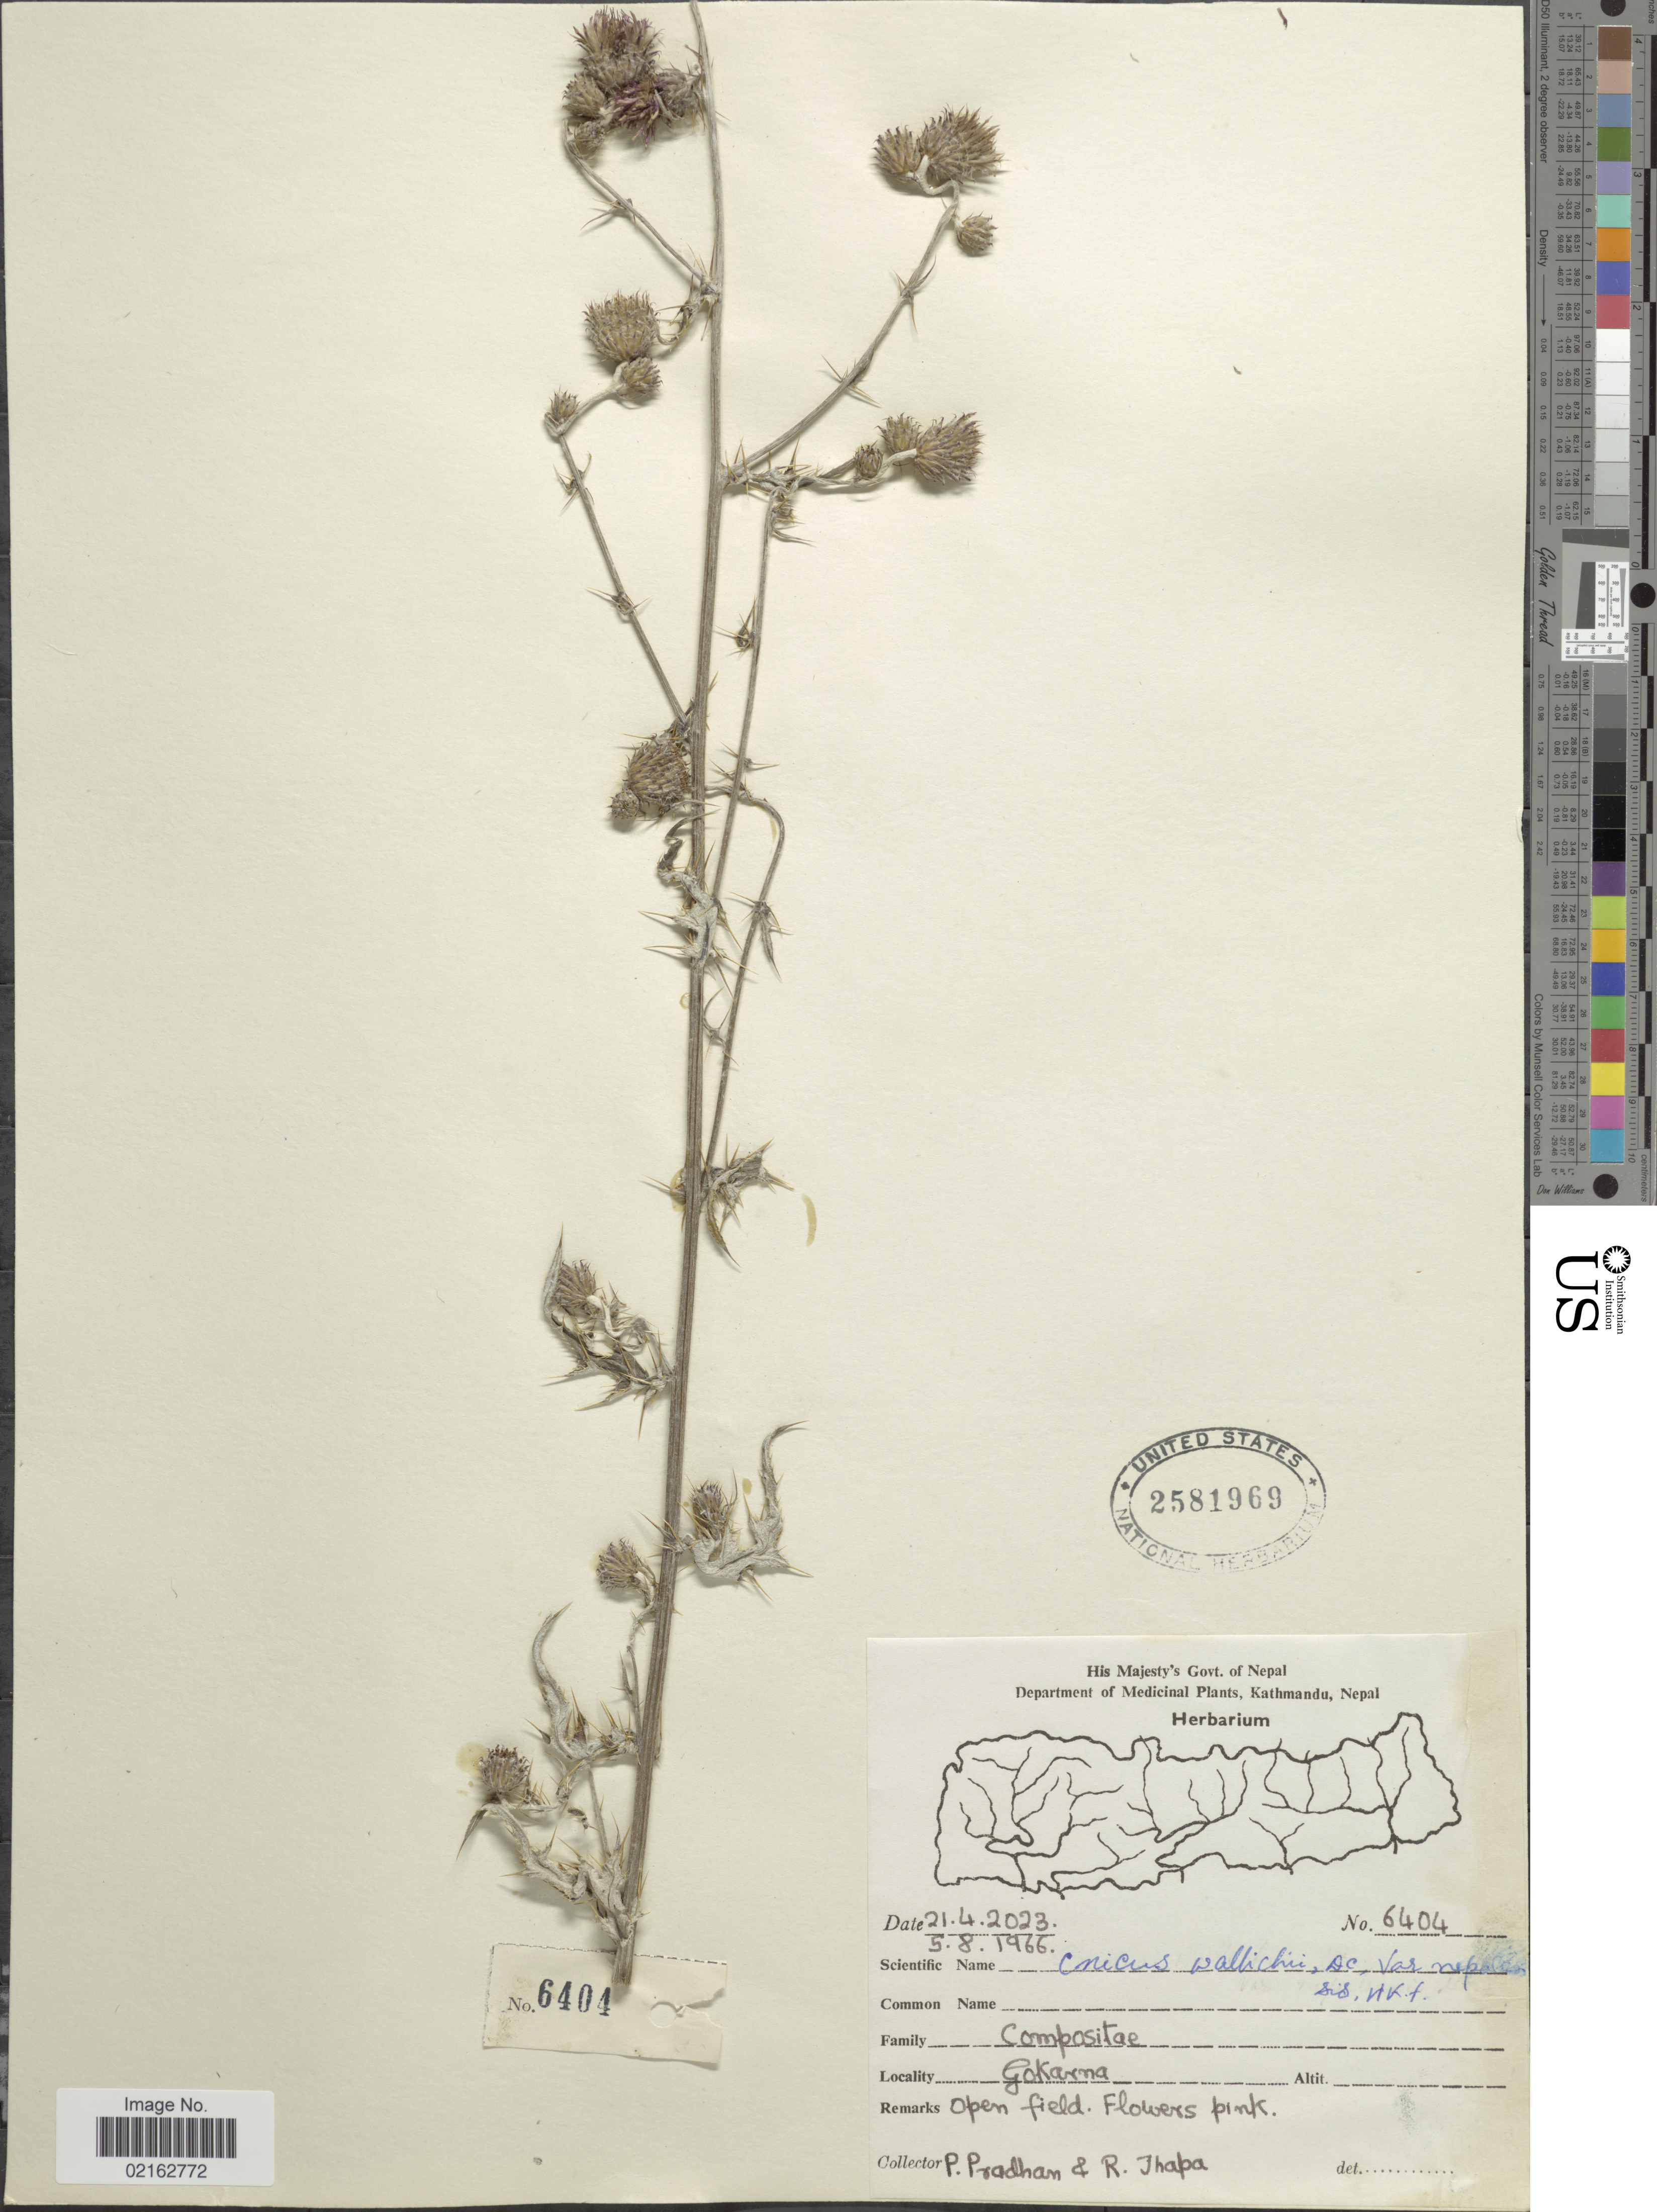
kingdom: Plantae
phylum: Tracheophyta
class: Magnoliopsida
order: Asterales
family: Asteraceae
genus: Cirsium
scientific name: Cirsium wallichii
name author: DC.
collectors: P. Pradhan & R. Thapa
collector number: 6404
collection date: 1966-08-05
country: Nepal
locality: Department of Medicinal Plants, Kathmandu, Nepal. Gokarna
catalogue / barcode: US 2581969